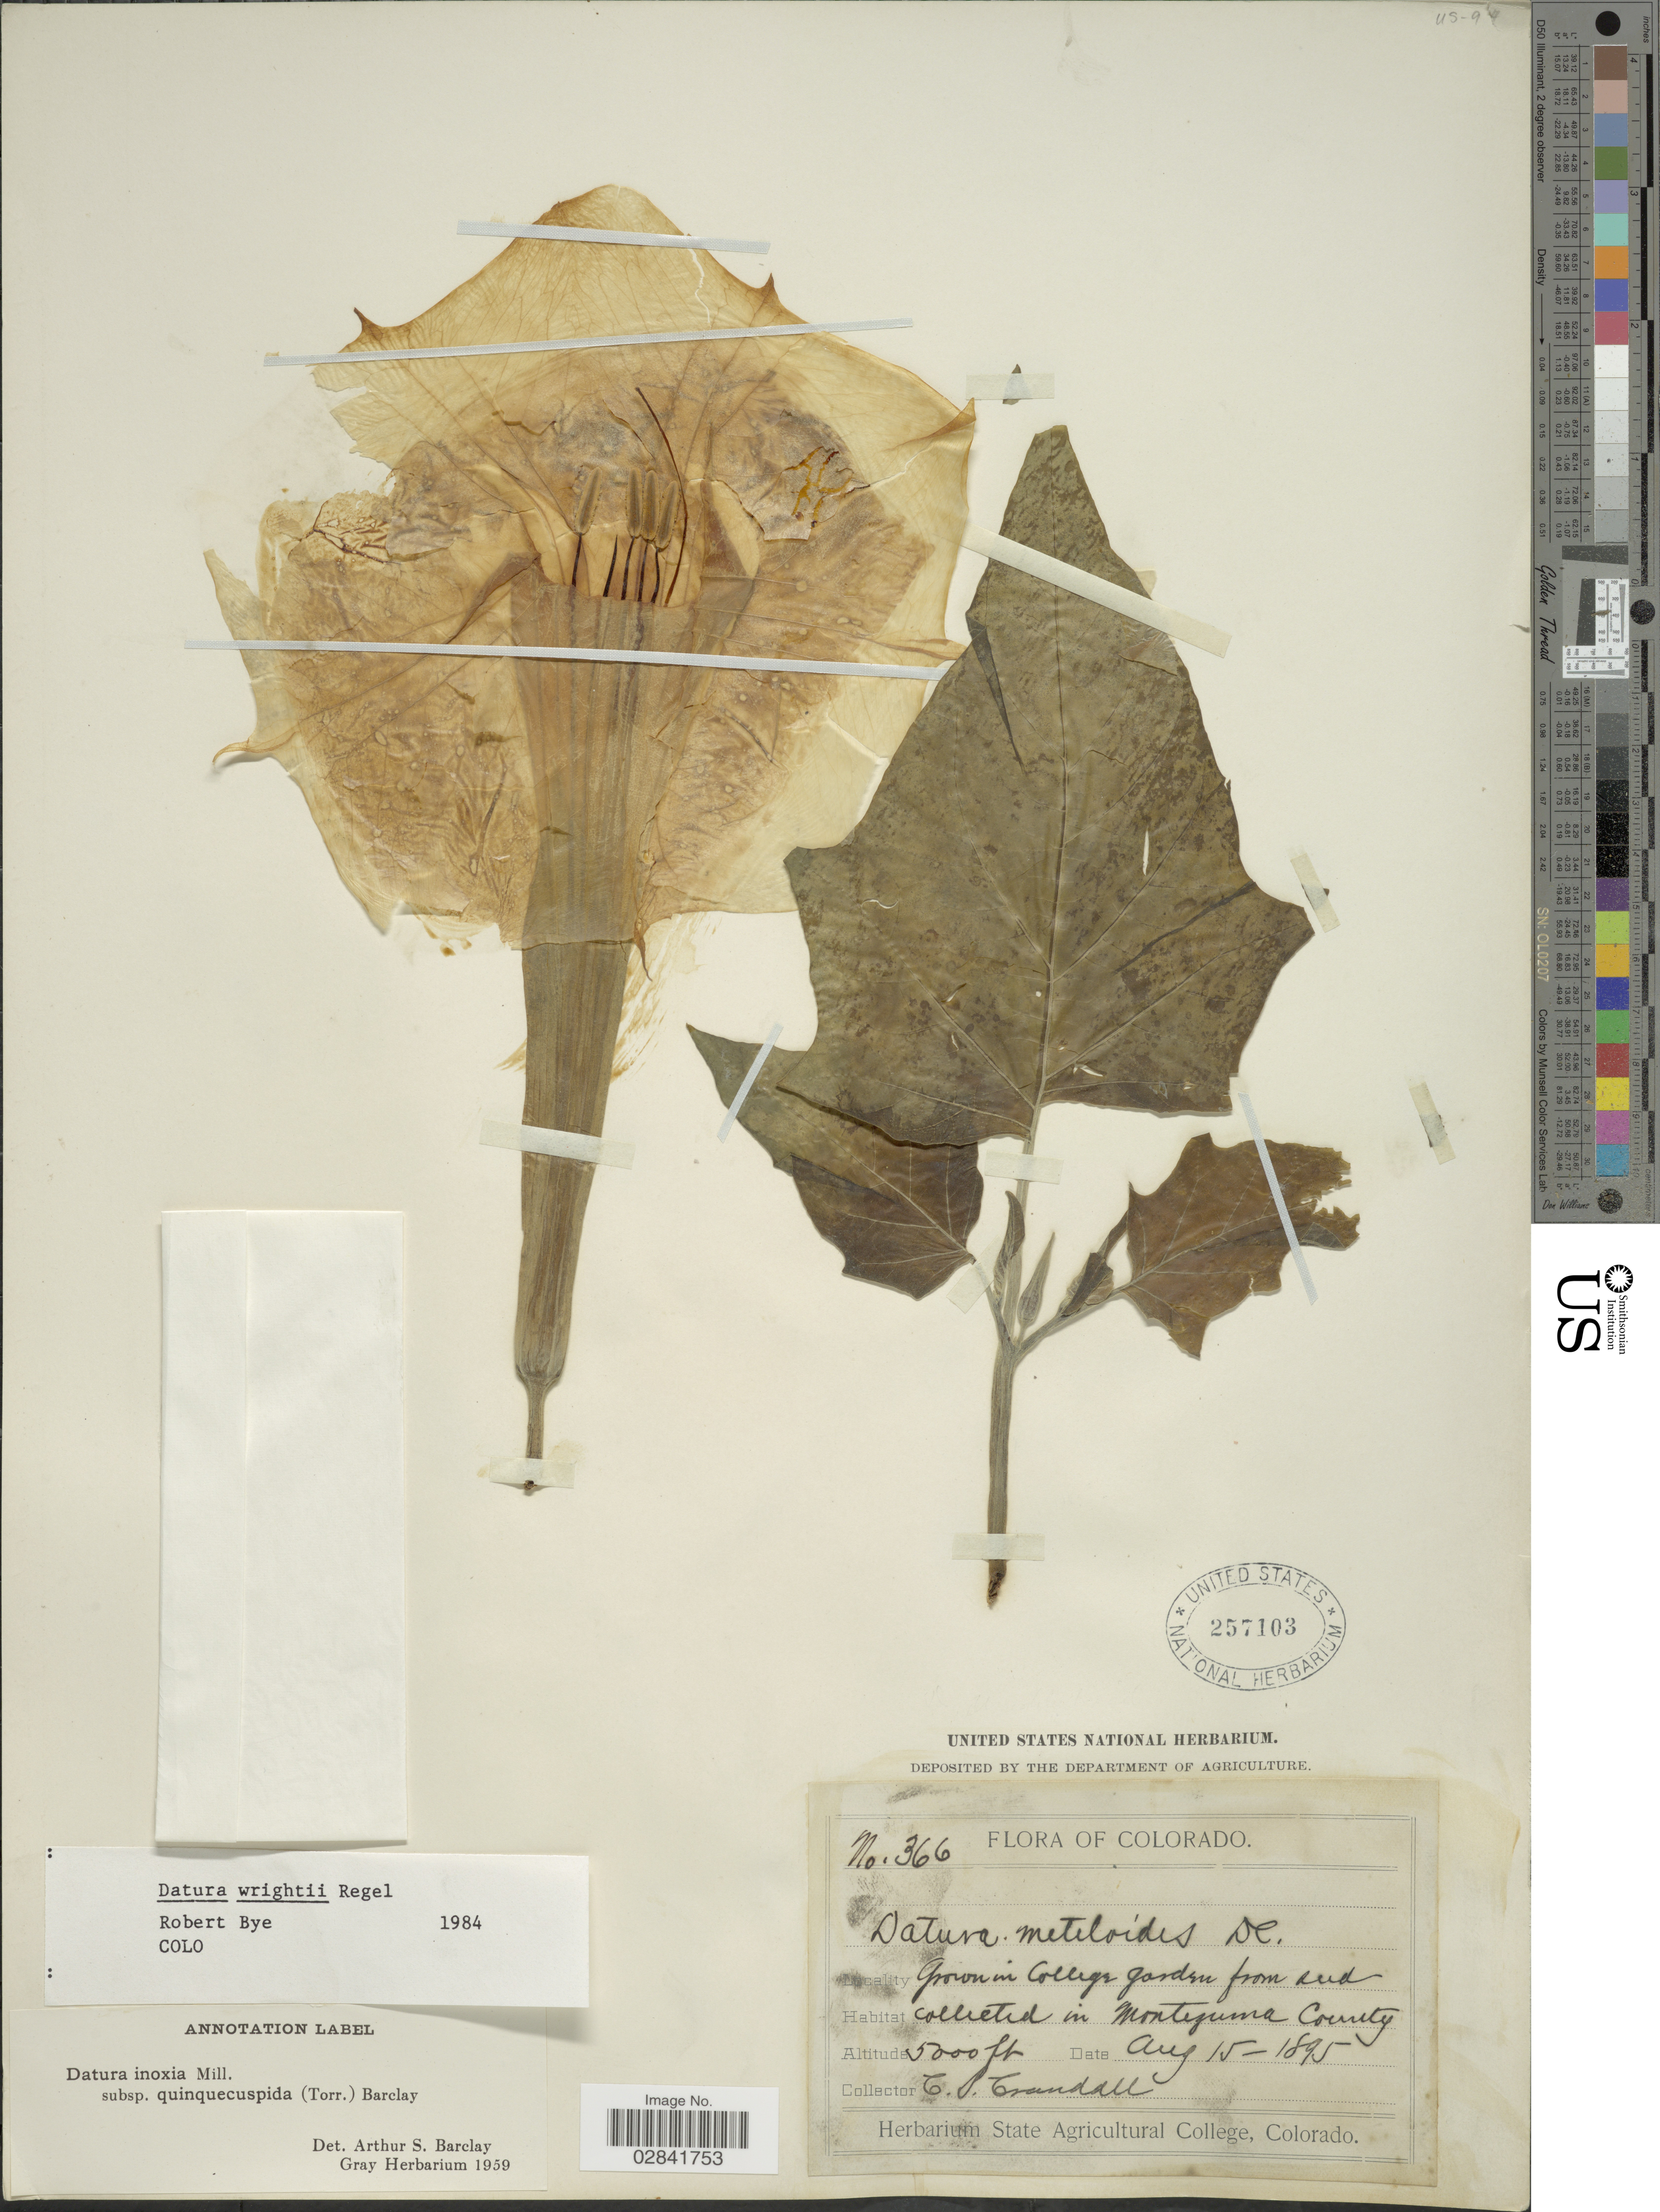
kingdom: Plantae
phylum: Tracheophyta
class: Magnoliopsida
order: Solanales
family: Solanaceae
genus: Datura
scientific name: Datura innoxia subsp. quinquecuspidata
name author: (Torr.) A.S. Barclay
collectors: C. Crandall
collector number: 366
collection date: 1895-08-15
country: United States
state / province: Colorado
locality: In Montezuma County.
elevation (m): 1524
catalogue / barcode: US 257103